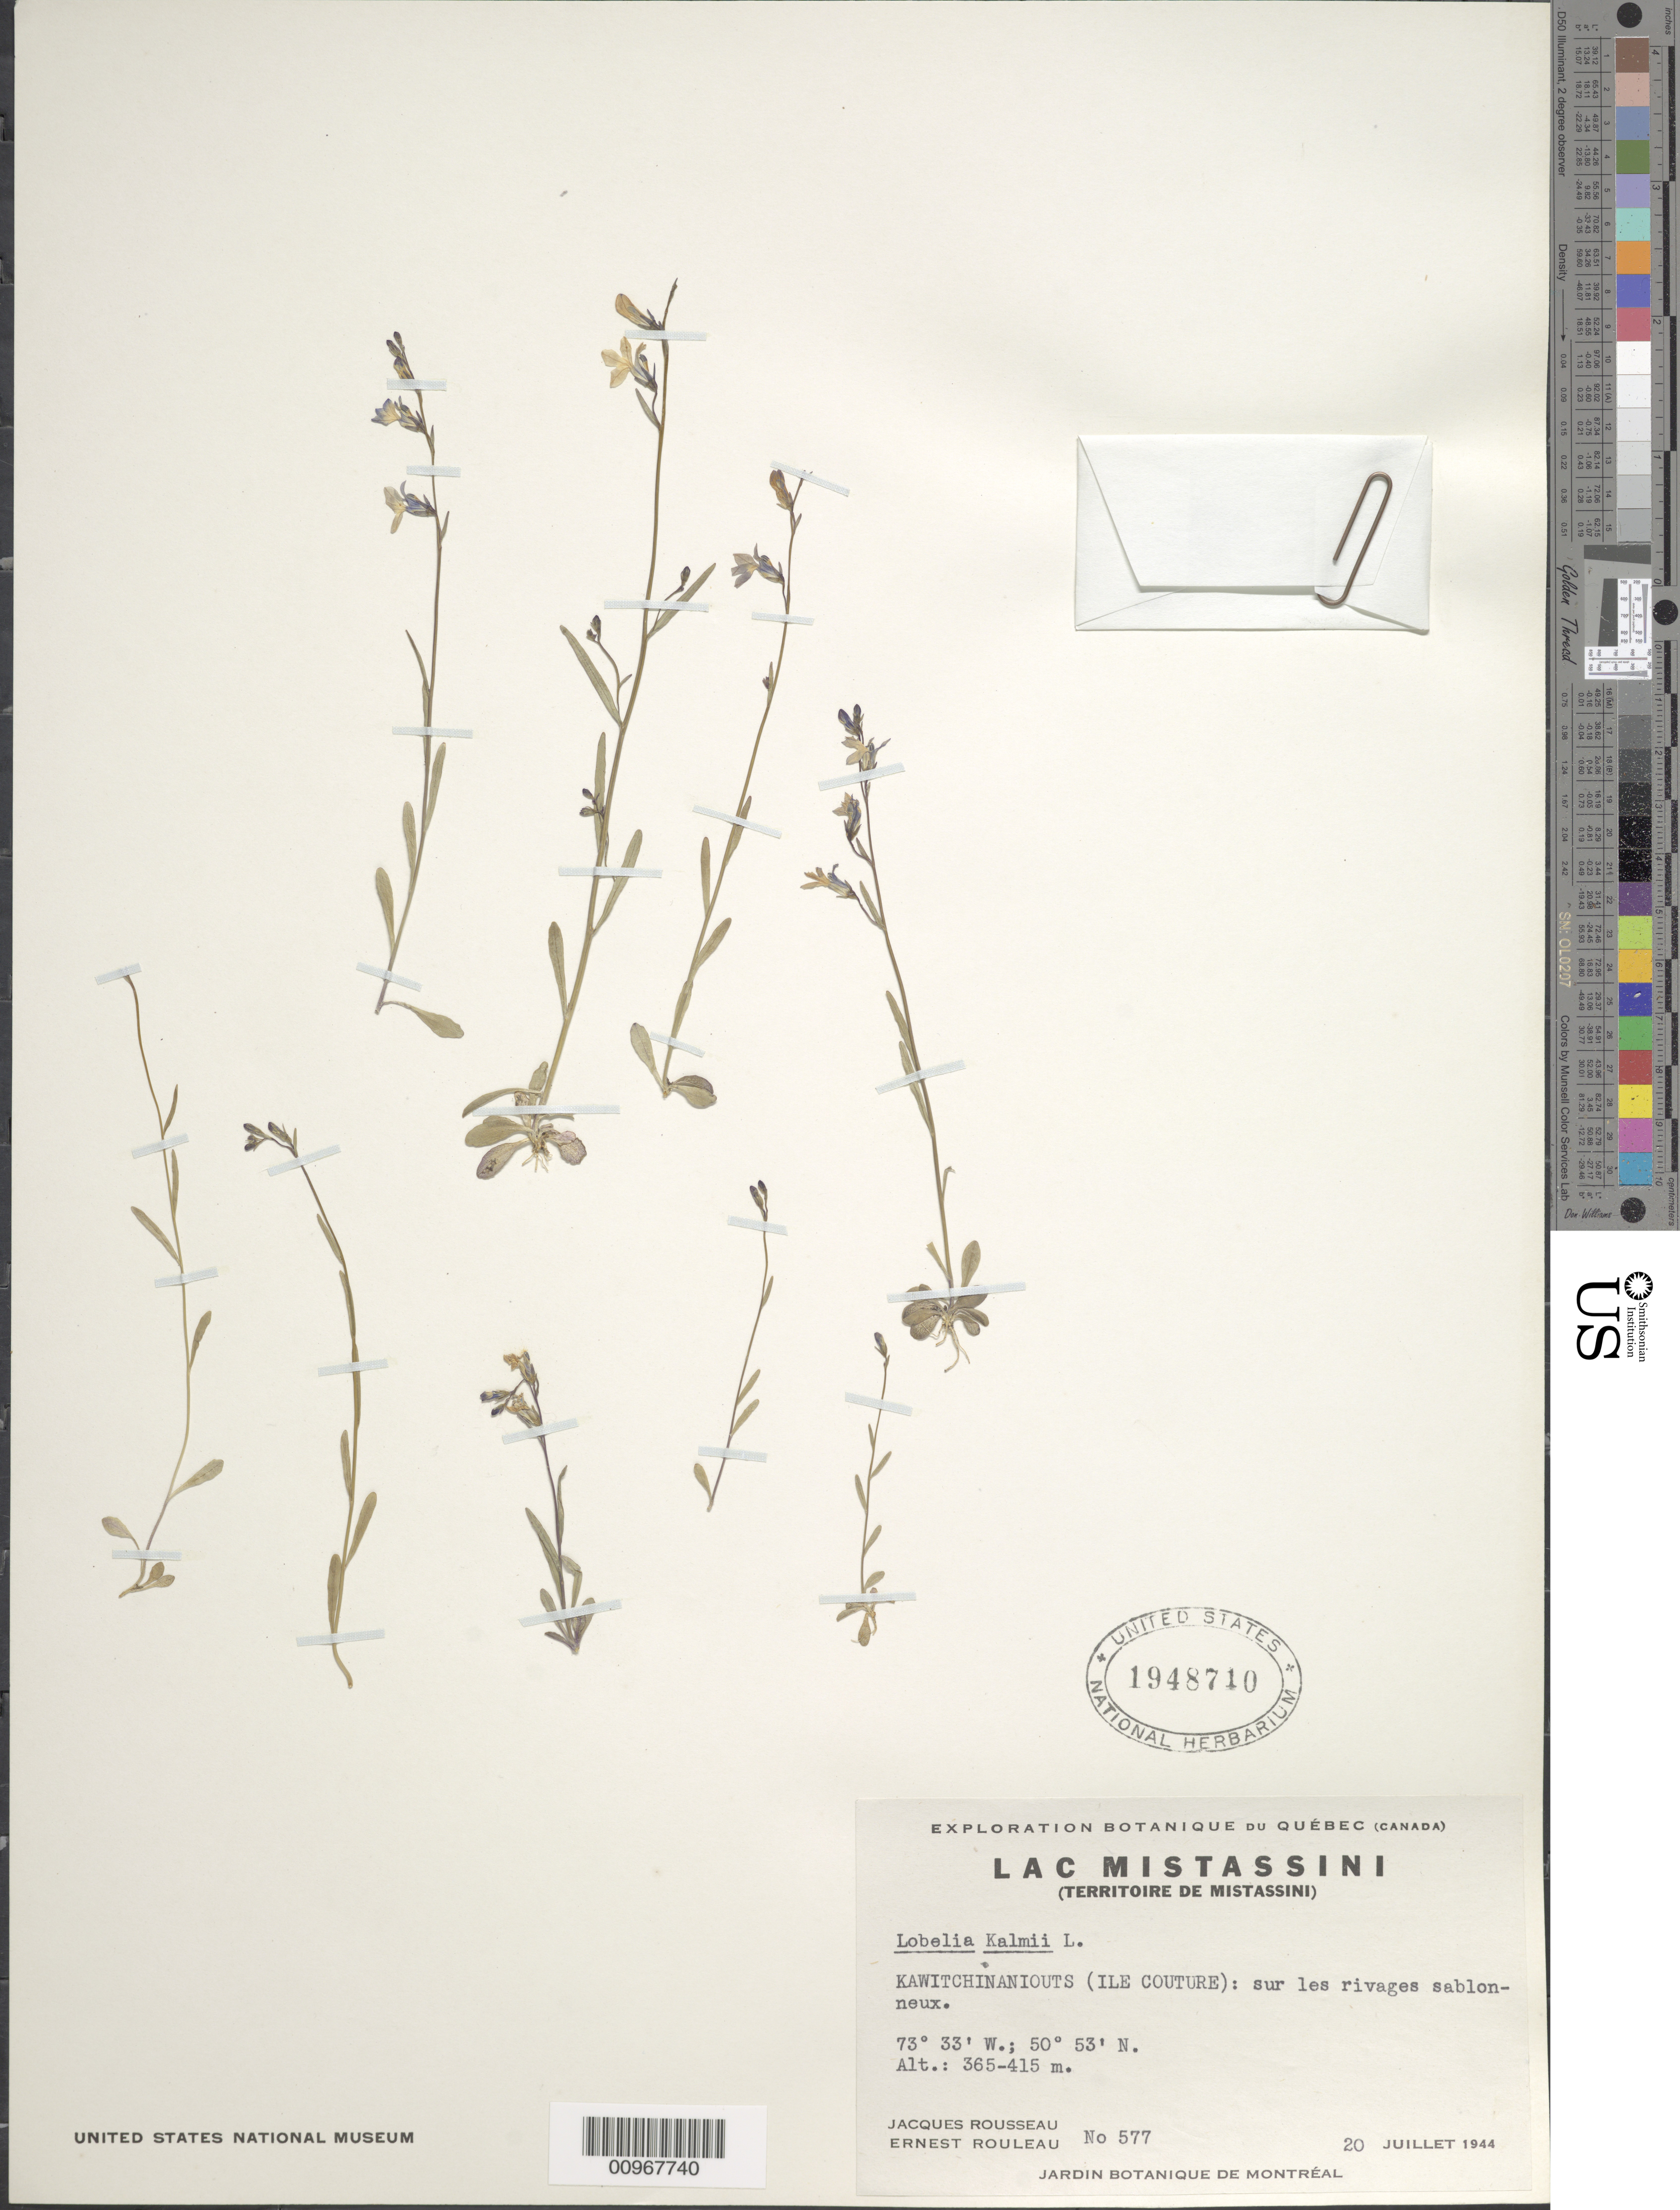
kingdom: Plantae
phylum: Tracheophyta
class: Magnoliopsida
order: Asterales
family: Campanulaceae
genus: Lobelia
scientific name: Lobelia kalmii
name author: L.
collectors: J. Rousseau & E. Rouleau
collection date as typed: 20 Jul 1944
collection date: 1944-07-20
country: Canada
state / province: Quebec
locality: Kawitchinaniouts (Ile Couture)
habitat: sur les rivages sablonneux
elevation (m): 365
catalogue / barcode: US 1948710